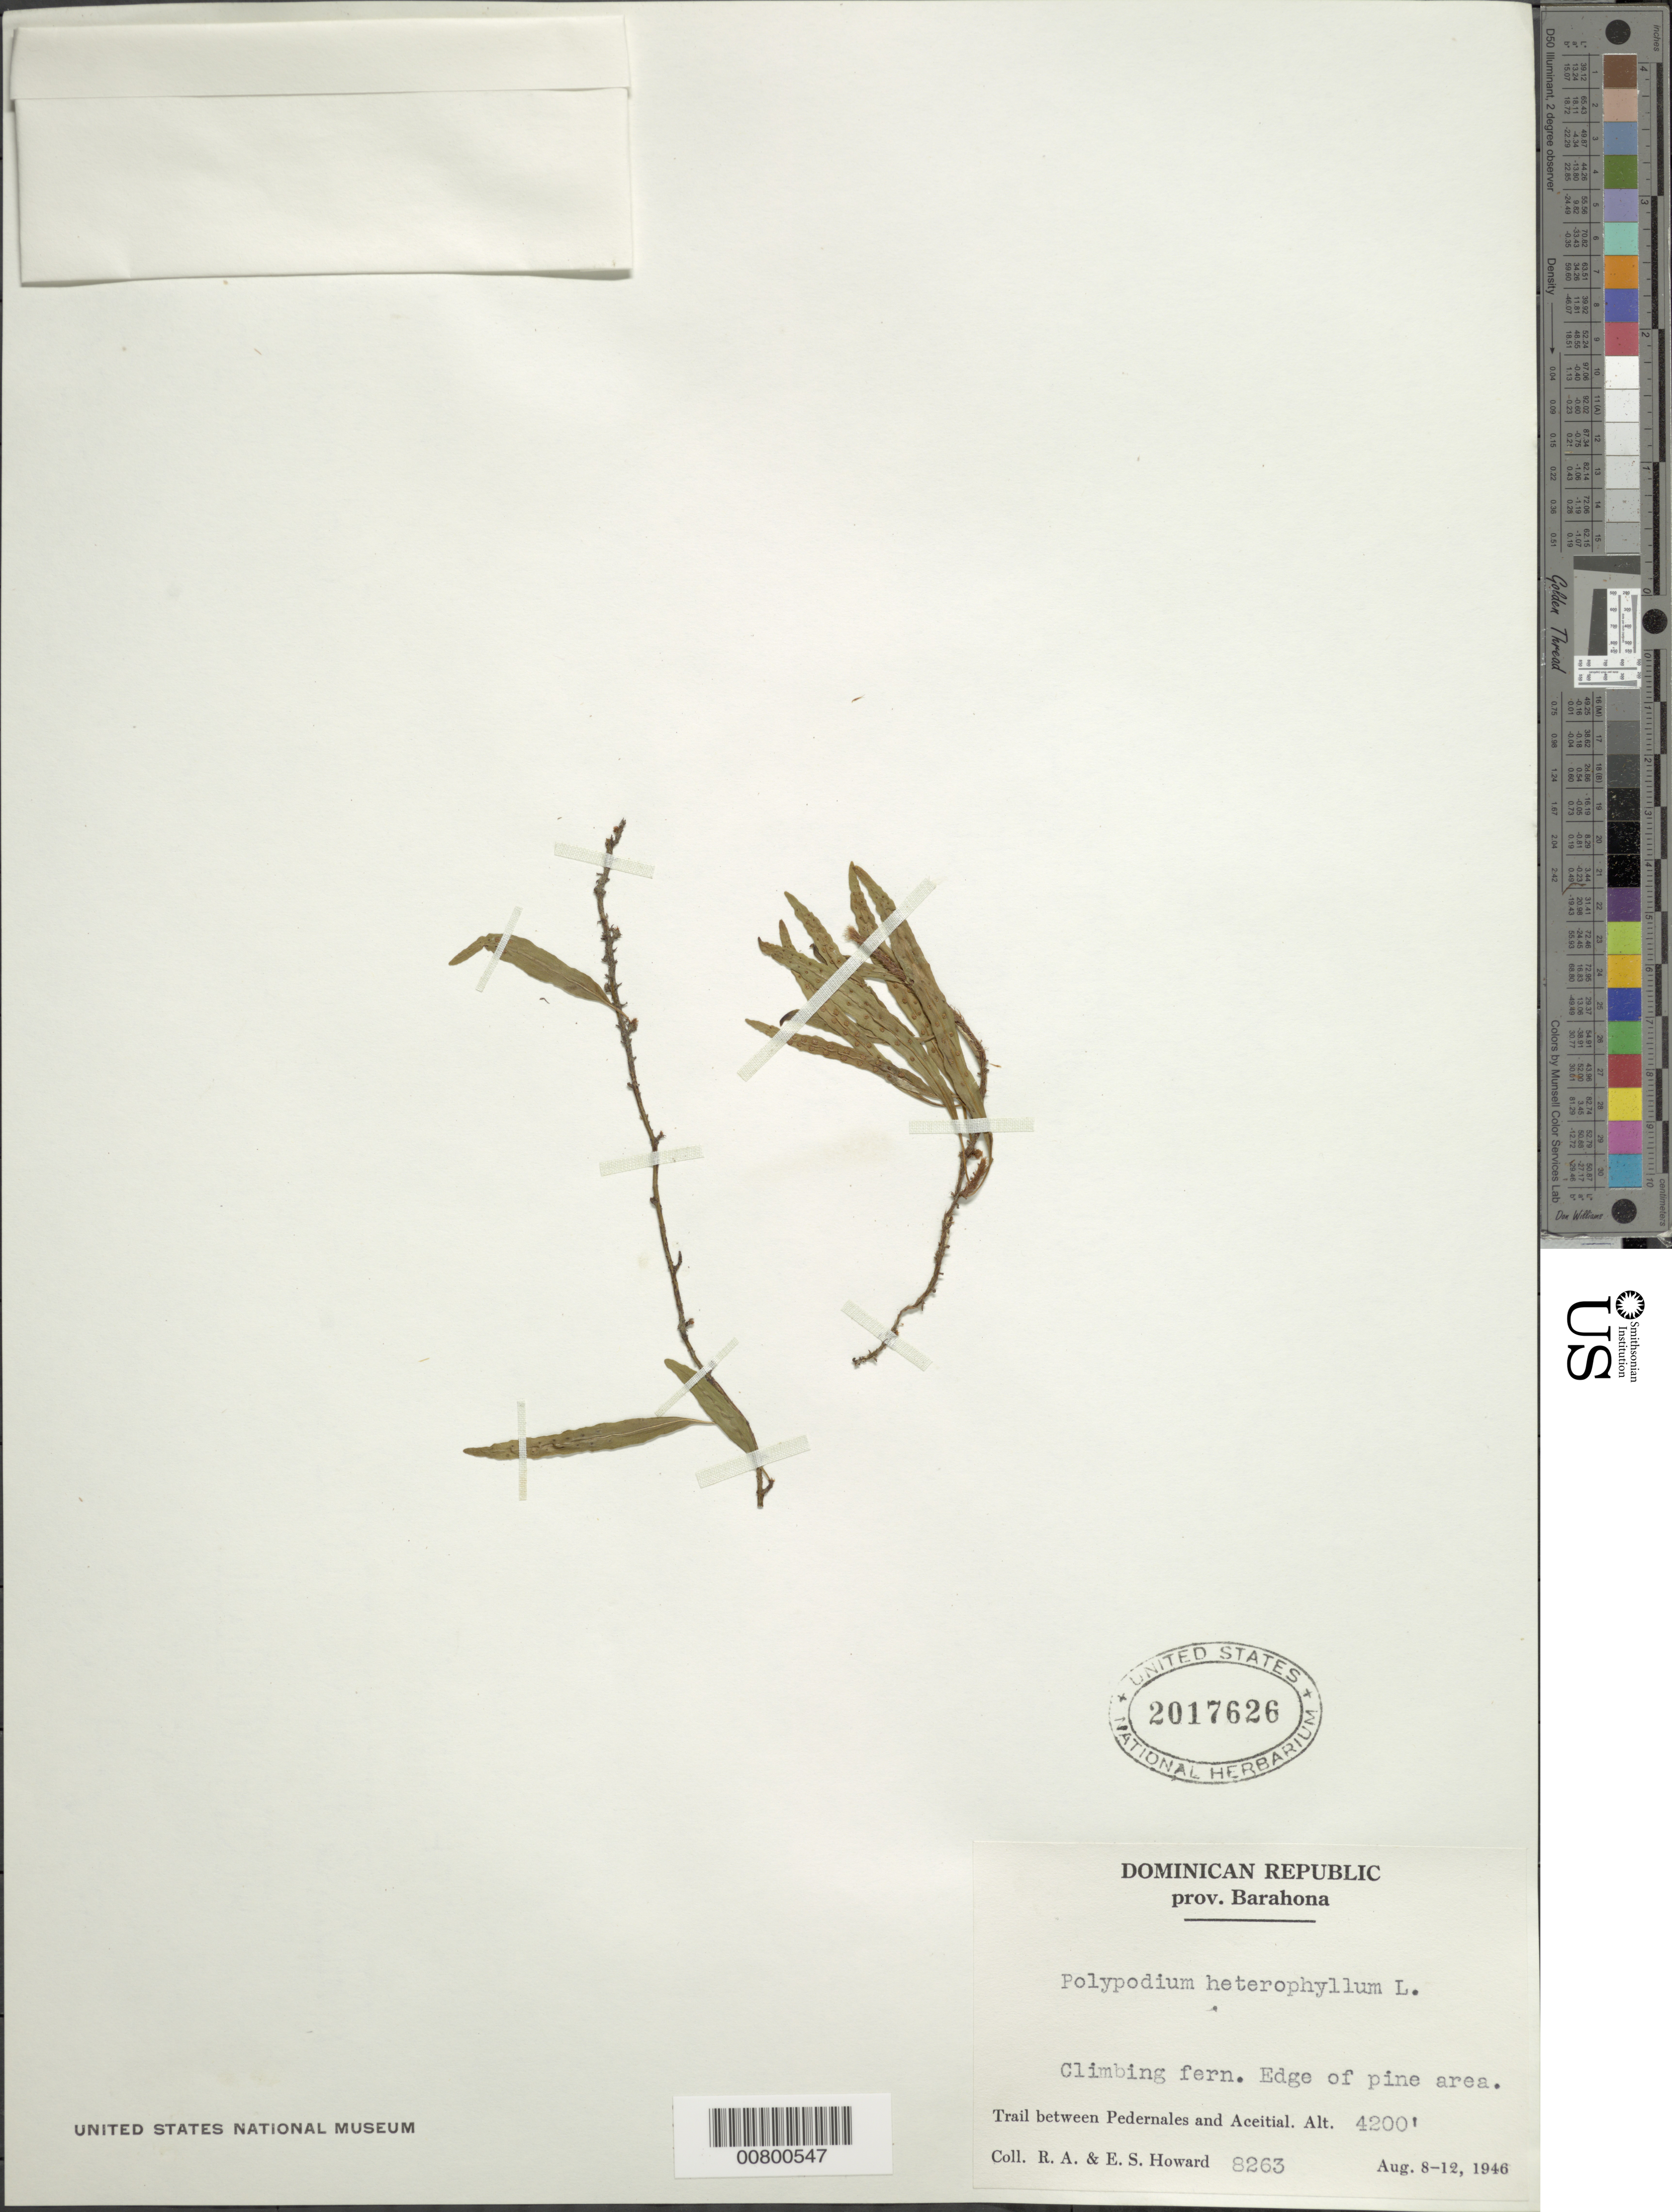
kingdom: Plantae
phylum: Tracheophyta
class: Polypodiopsida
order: Polypodiales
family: Polypodiaceae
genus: Microgramma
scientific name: Microgramma heterophylla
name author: (L.) Wherry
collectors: R. A. Howard & E. S. Howard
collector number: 8263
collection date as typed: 08 Aug 1946 to 12 Aug 1946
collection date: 1946-08-08/1946-08-12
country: Dominican Republic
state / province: Barahona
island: Hispaniola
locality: Pedernals, trail to Aceitial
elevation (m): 1280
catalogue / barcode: US 2017626